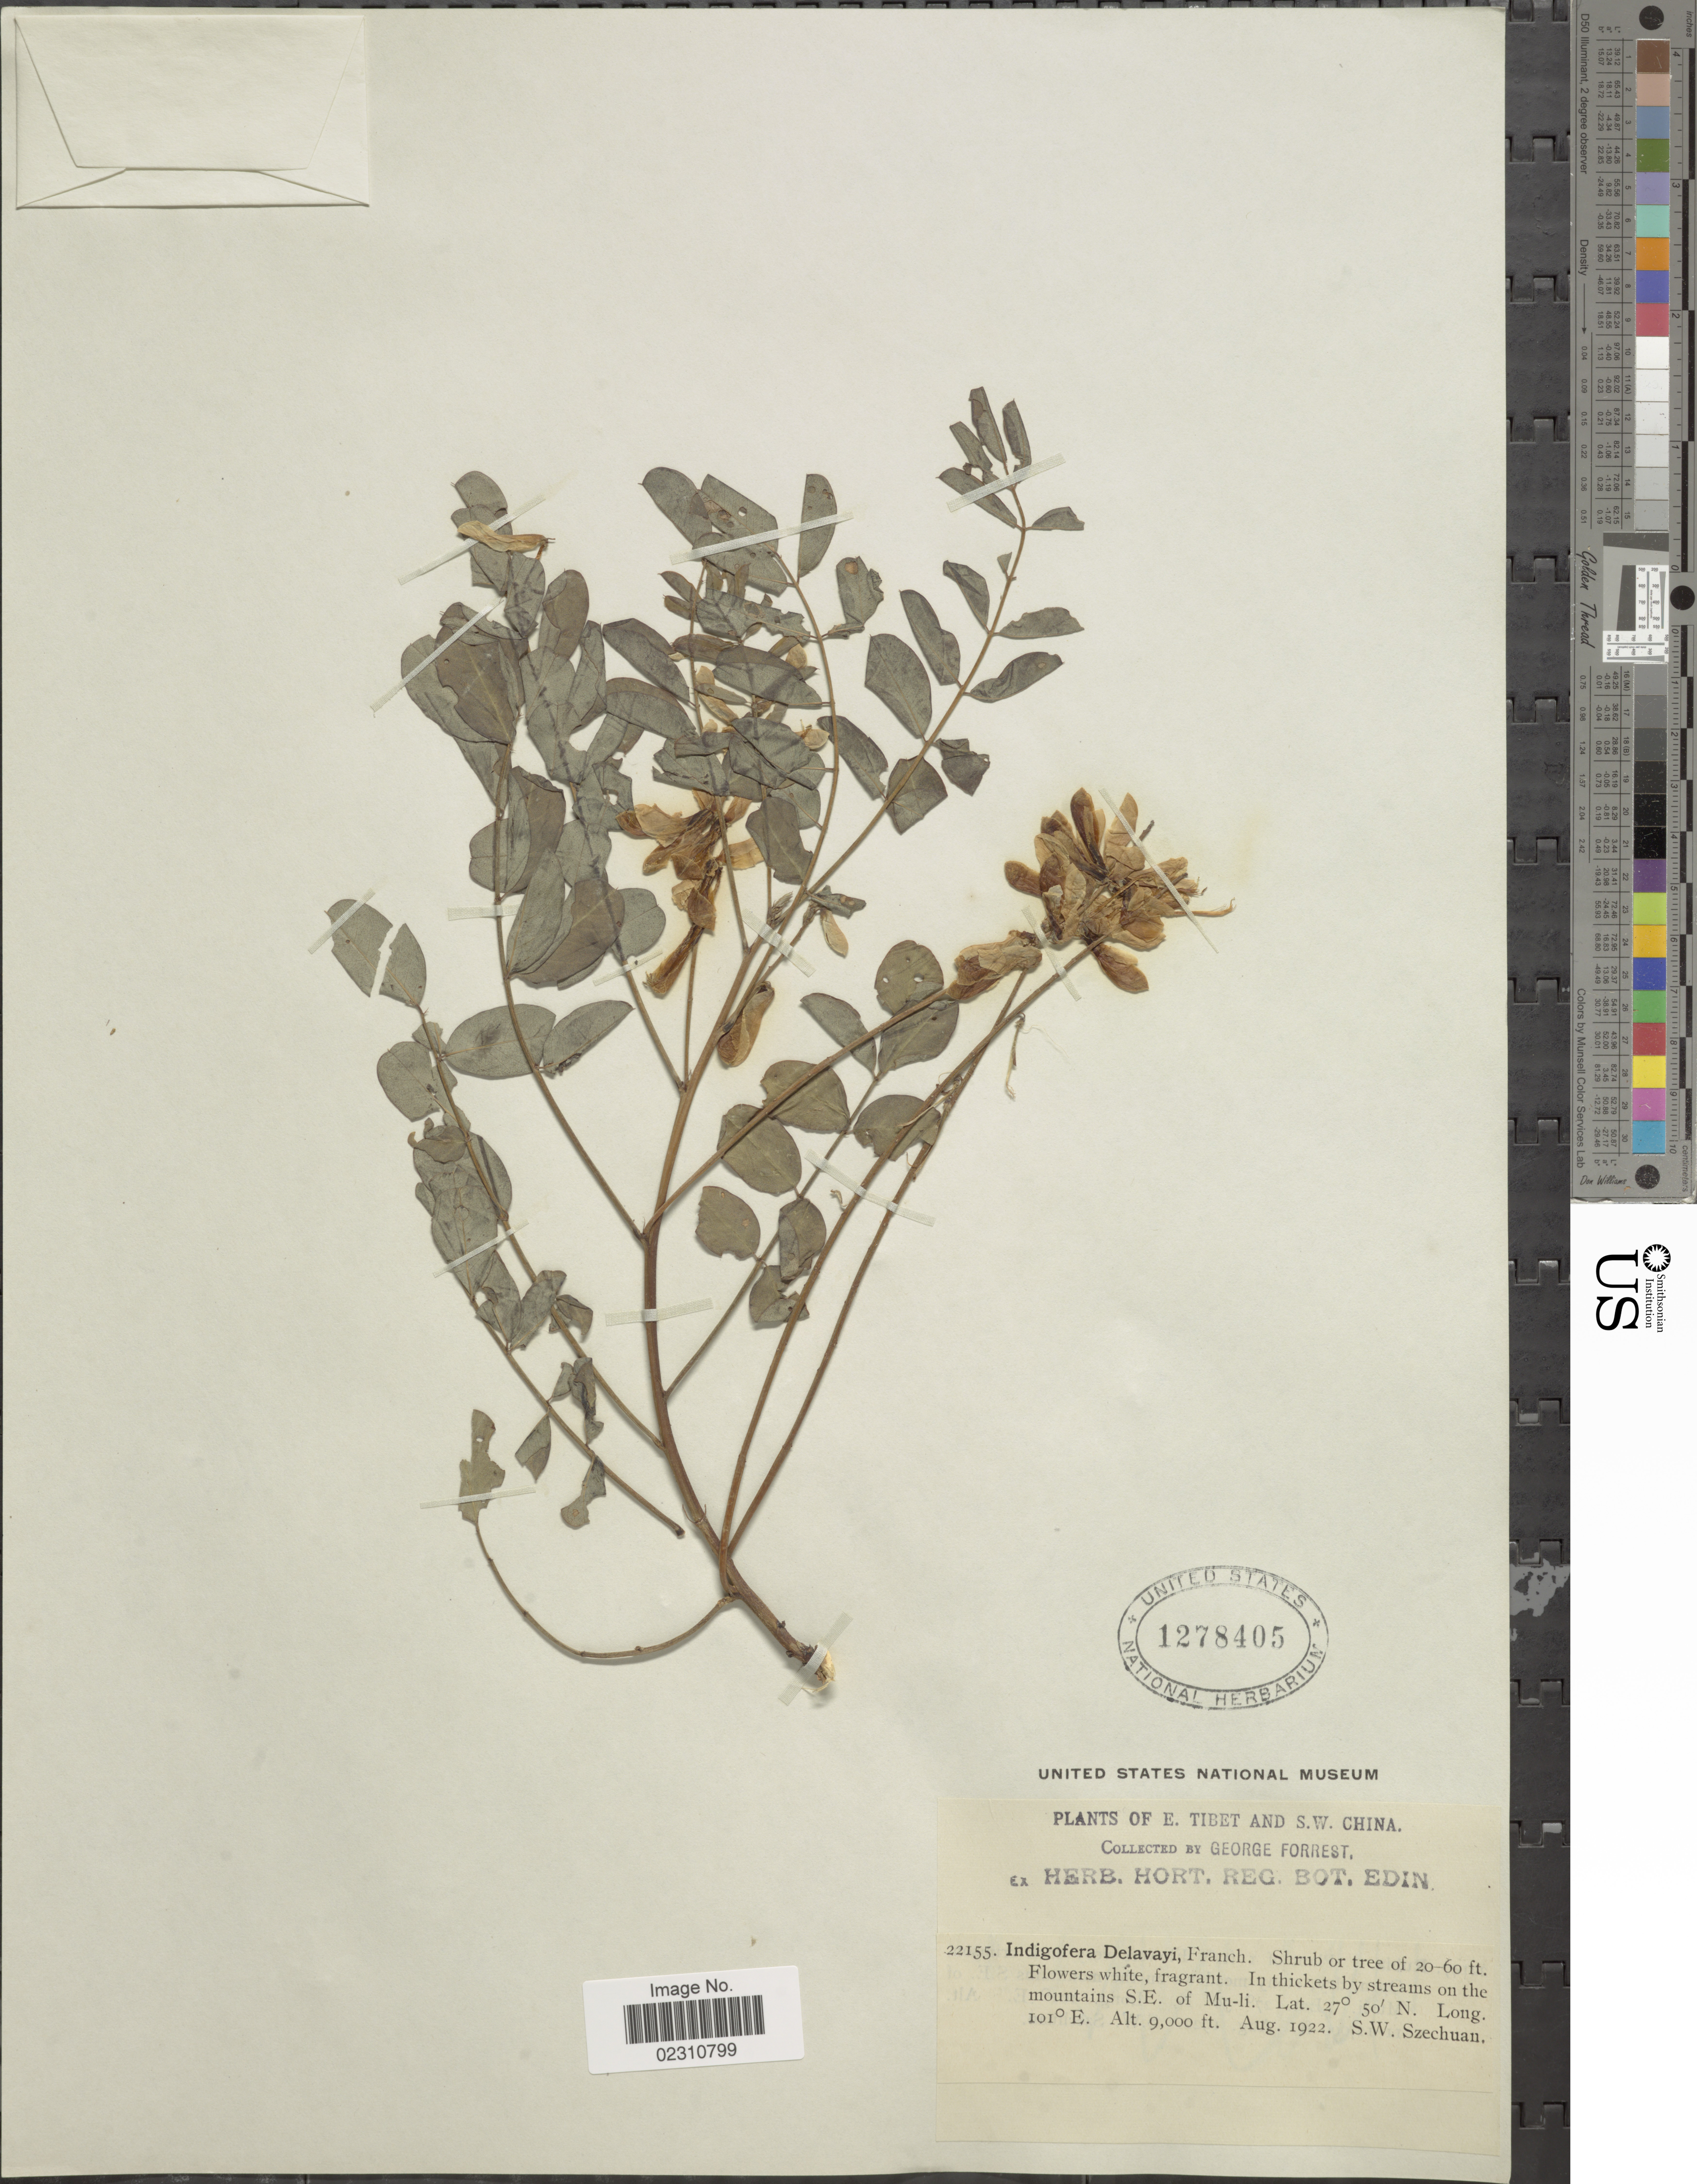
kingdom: Plantae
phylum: Tracheophyta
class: Magnoliopsida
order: Fabales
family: Fabaceae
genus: Indigofera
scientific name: Indigofera delavayi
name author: Franch.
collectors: G. Forrest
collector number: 22155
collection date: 1922-08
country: China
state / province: Sichuan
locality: Tibet and S.W. China, In thickets by streams on the mountains S.E. of Mu-li.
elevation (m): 2743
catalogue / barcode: US 1278405